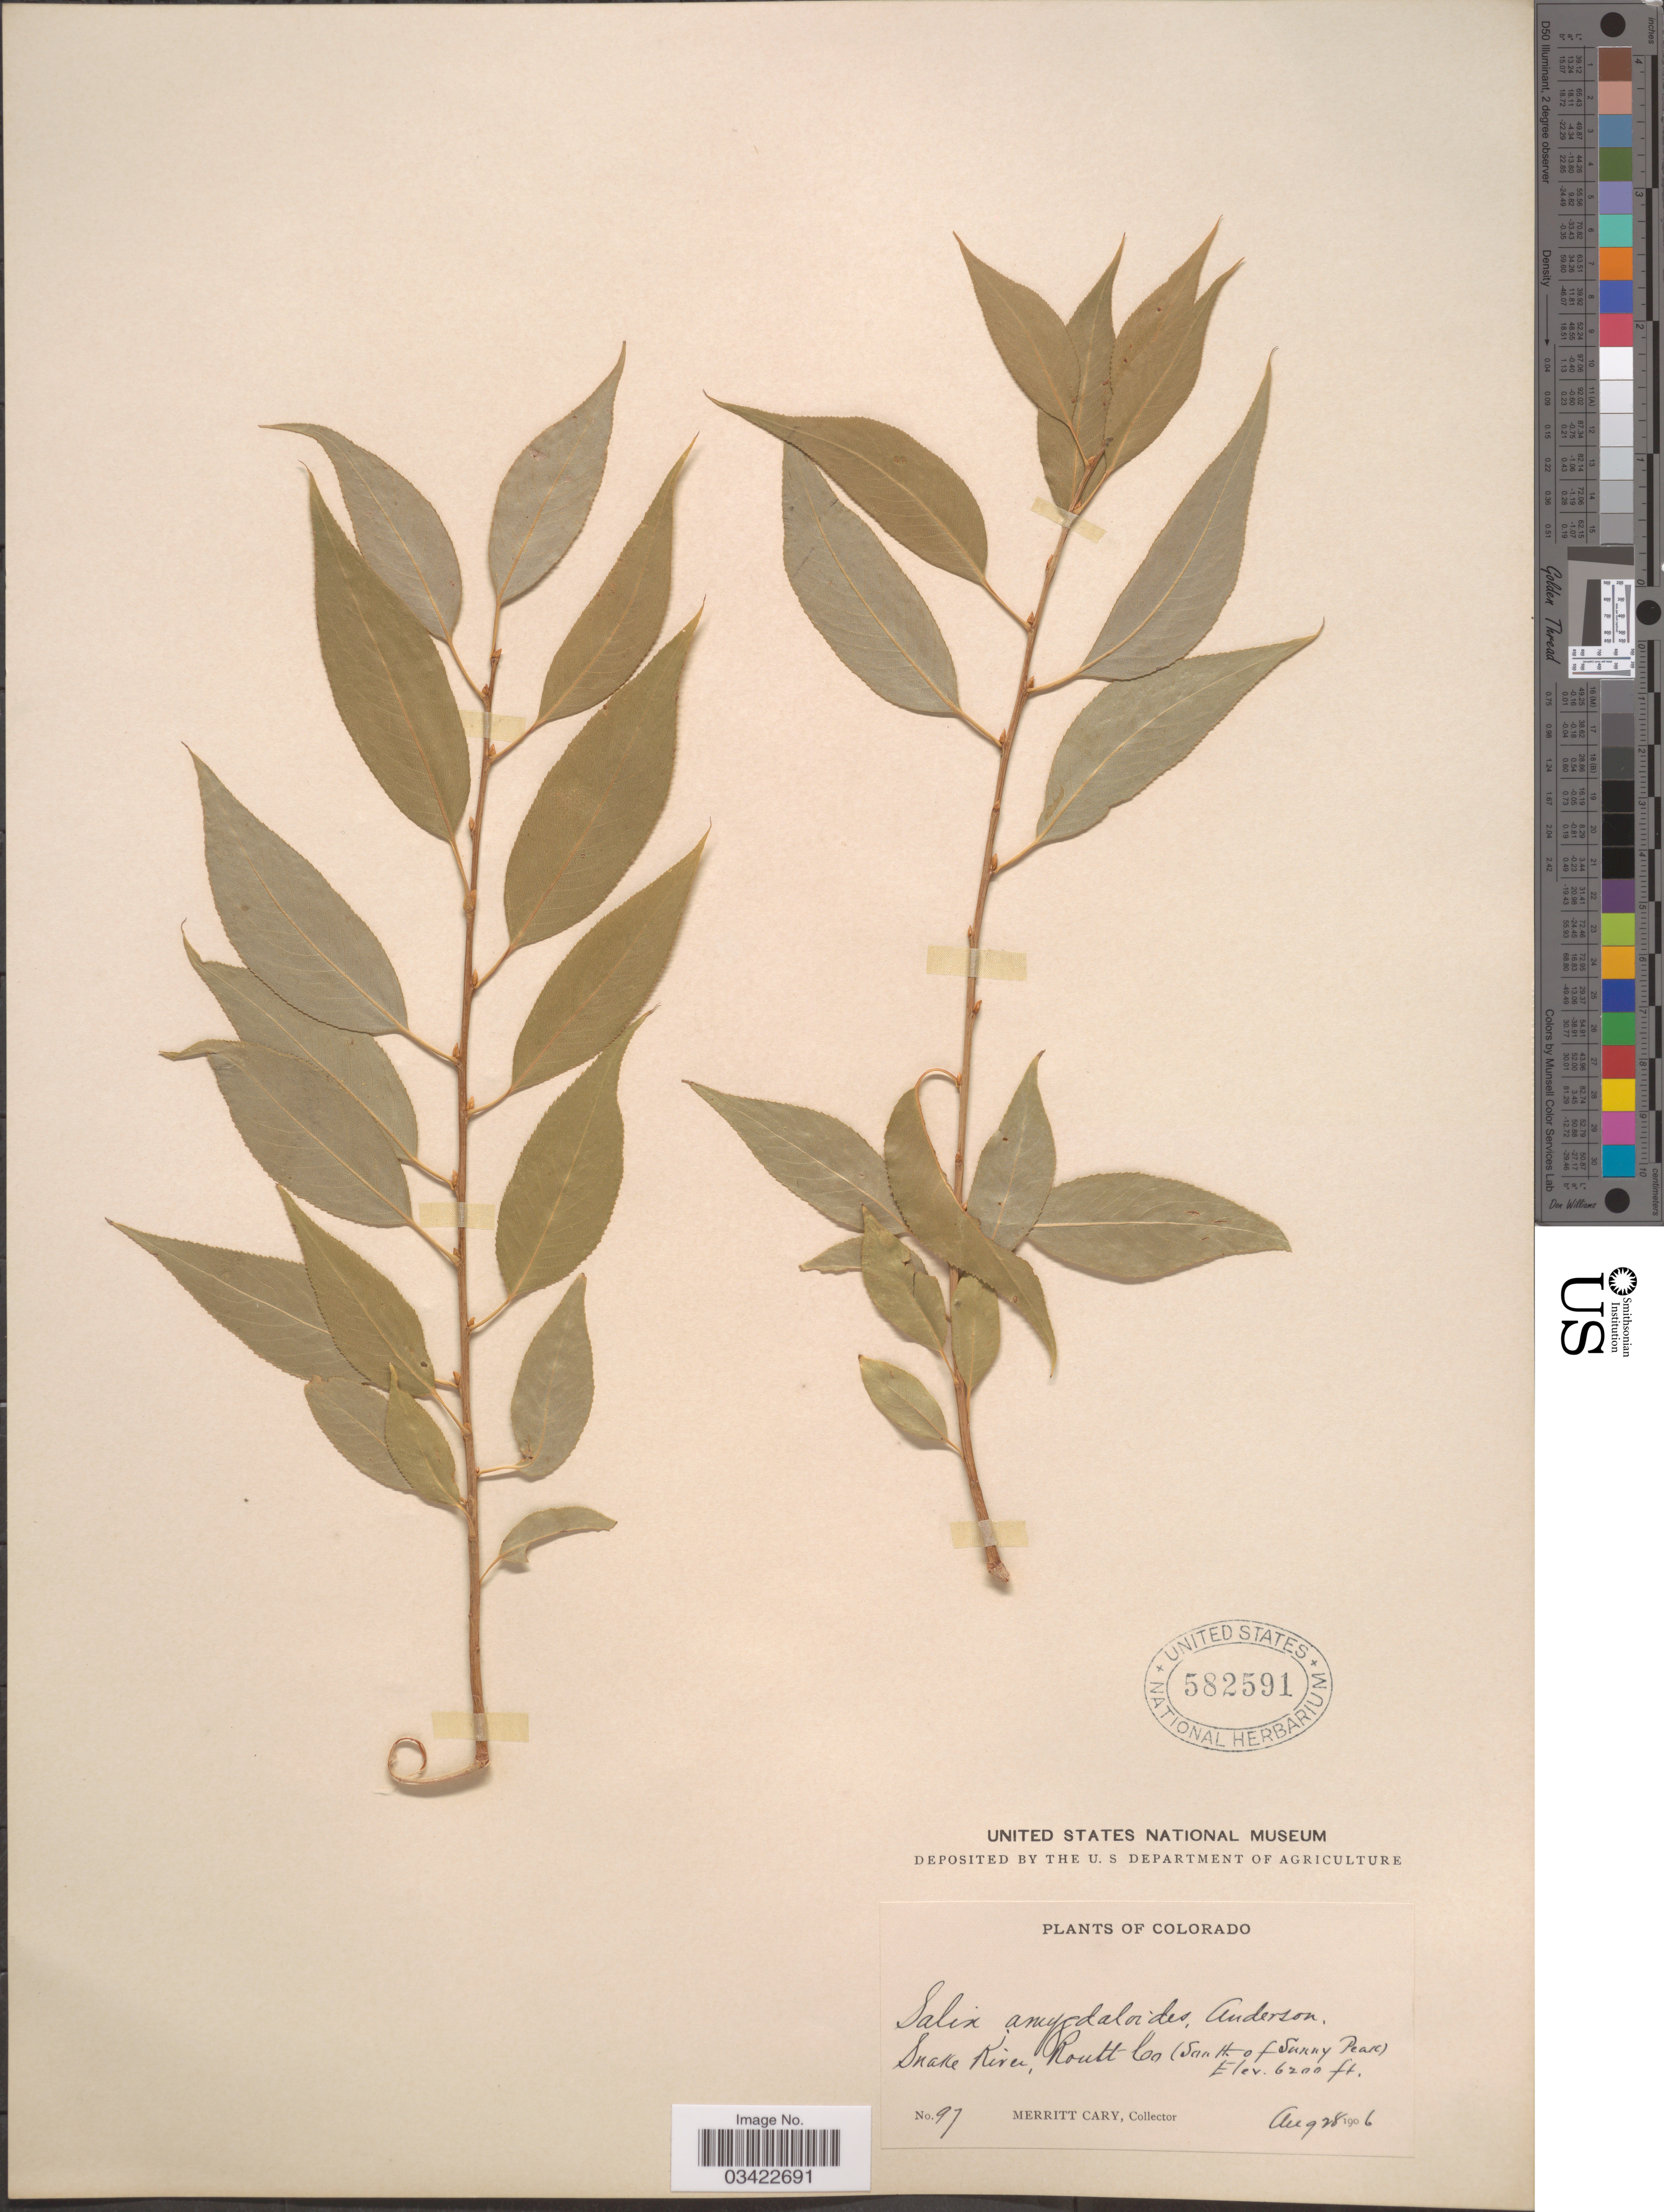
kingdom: Plantae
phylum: Tracheophyta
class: Magnoliopsida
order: Malpighiales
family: Salicaceae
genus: Salix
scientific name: Salix amygdaloides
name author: Andersson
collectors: M. Cary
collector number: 97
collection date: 1906-08-28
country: United States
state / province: Colorado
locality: Snake River, Routt Co (San H. of Sunny Peak).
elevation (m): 1890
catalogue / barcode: US 582591